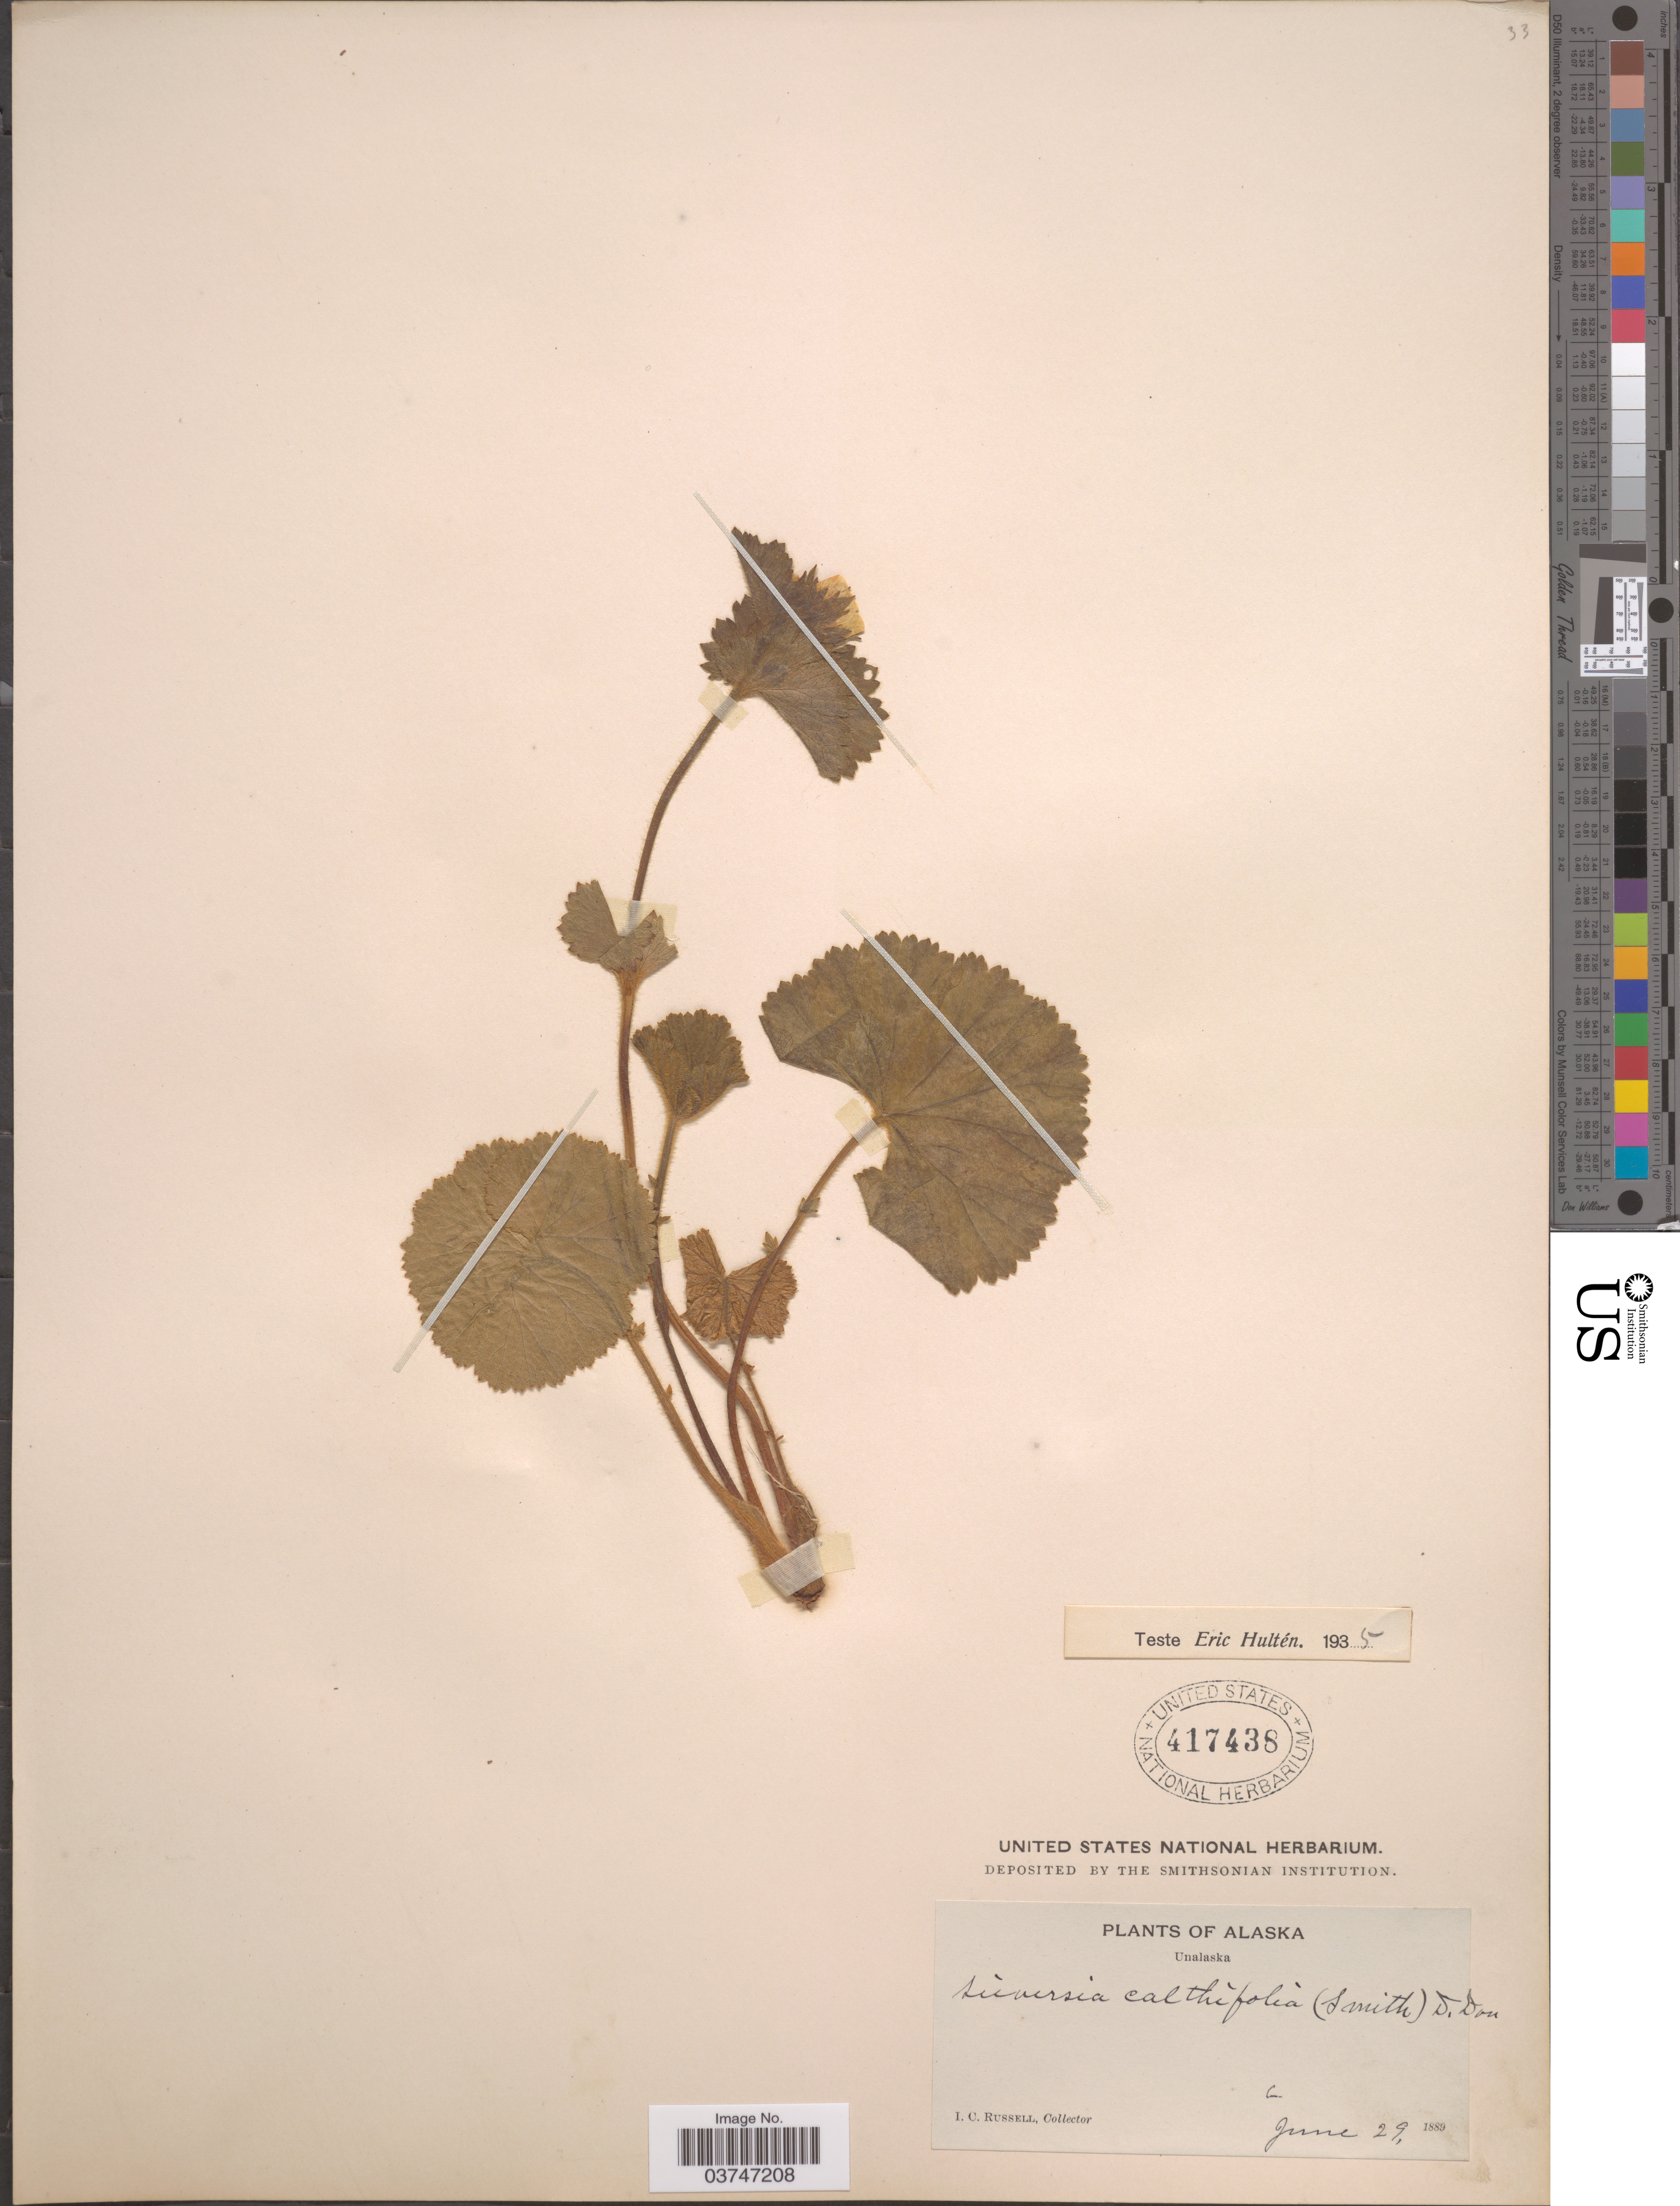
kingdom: Plantae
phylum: Tracheophyta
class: Magnoliopsida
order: Rosales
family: Rosaceae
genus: Geum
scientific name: Geum calthifolium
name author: Menzies ex Sm.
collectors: I. C. Russell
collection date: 1889-06-29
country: United States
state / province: Alaska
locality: Unalaska.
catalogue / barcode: US 417438